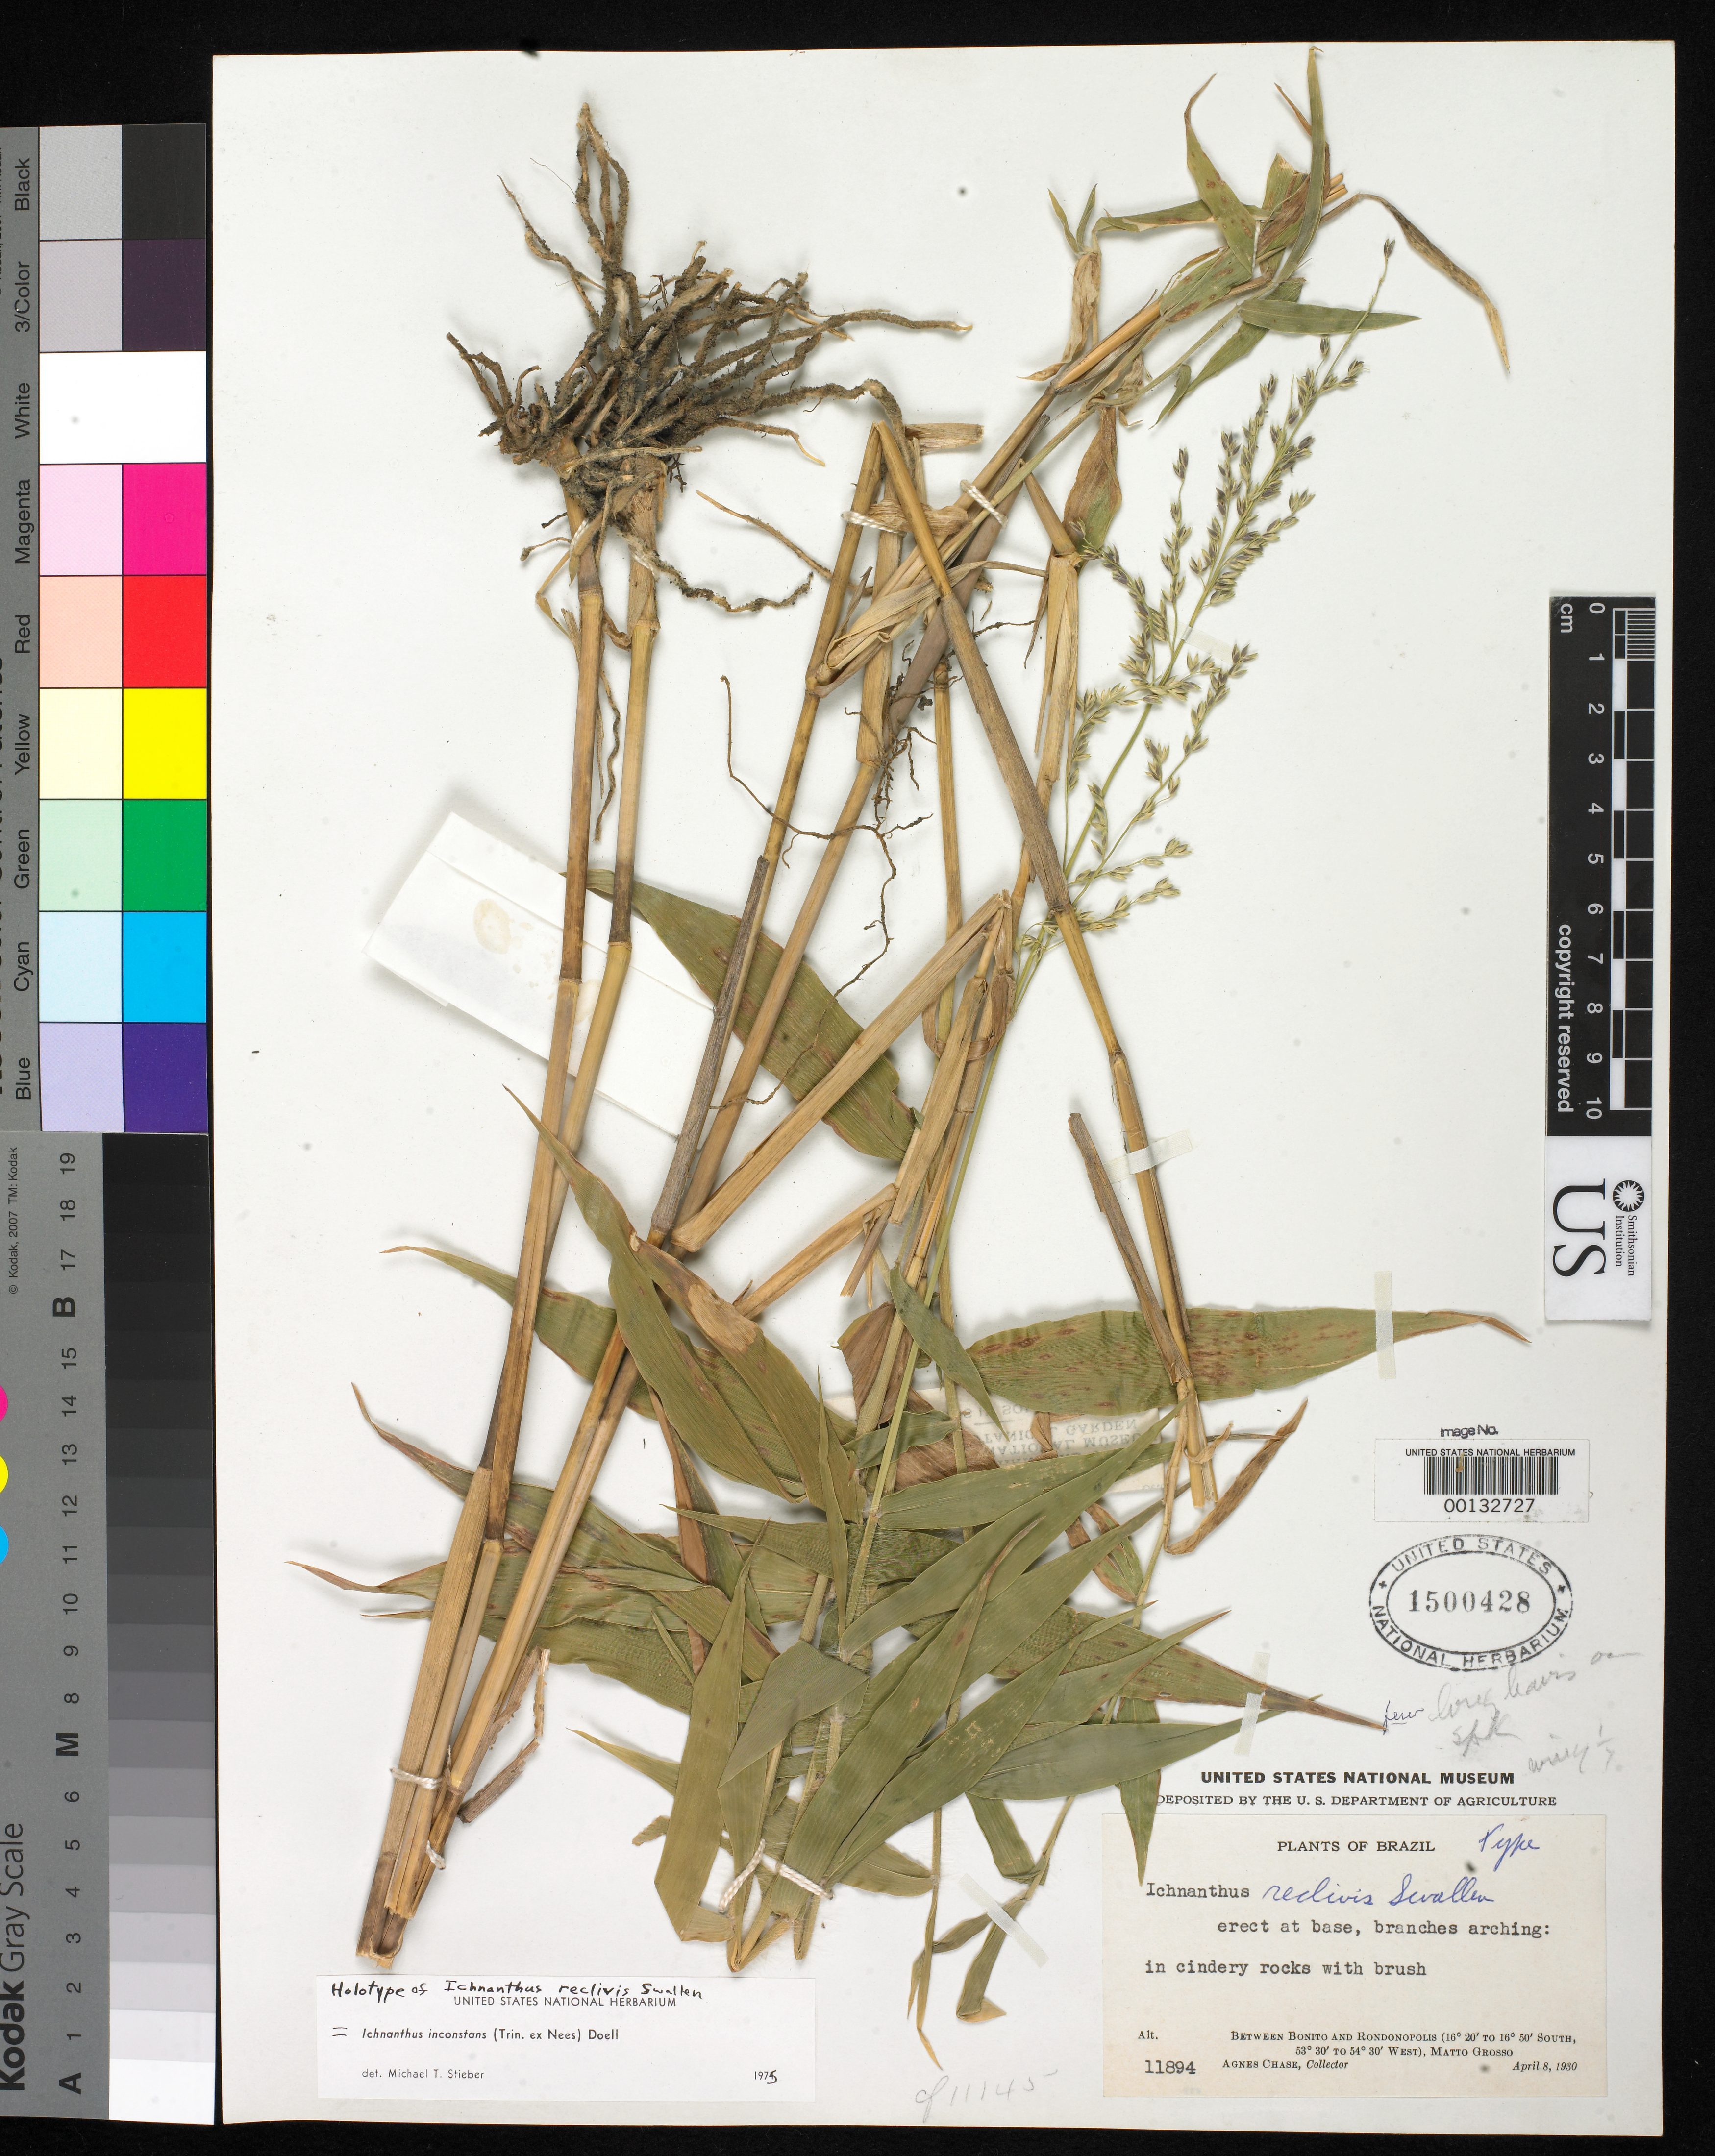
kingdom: Plantae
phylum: Tracheophyta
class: Liliopsida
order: Poales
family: Poaceae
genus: Ichnanthus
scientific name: Ichnanthus reclivis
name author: Swallen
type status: Holotype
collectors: A. Chase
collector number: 11894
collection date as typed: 08 Apr 1930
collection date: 1930-04-08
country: Brazil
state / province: Mato Grosso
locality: Between Bonito & Rondonopolis.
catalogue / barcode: US 1500428